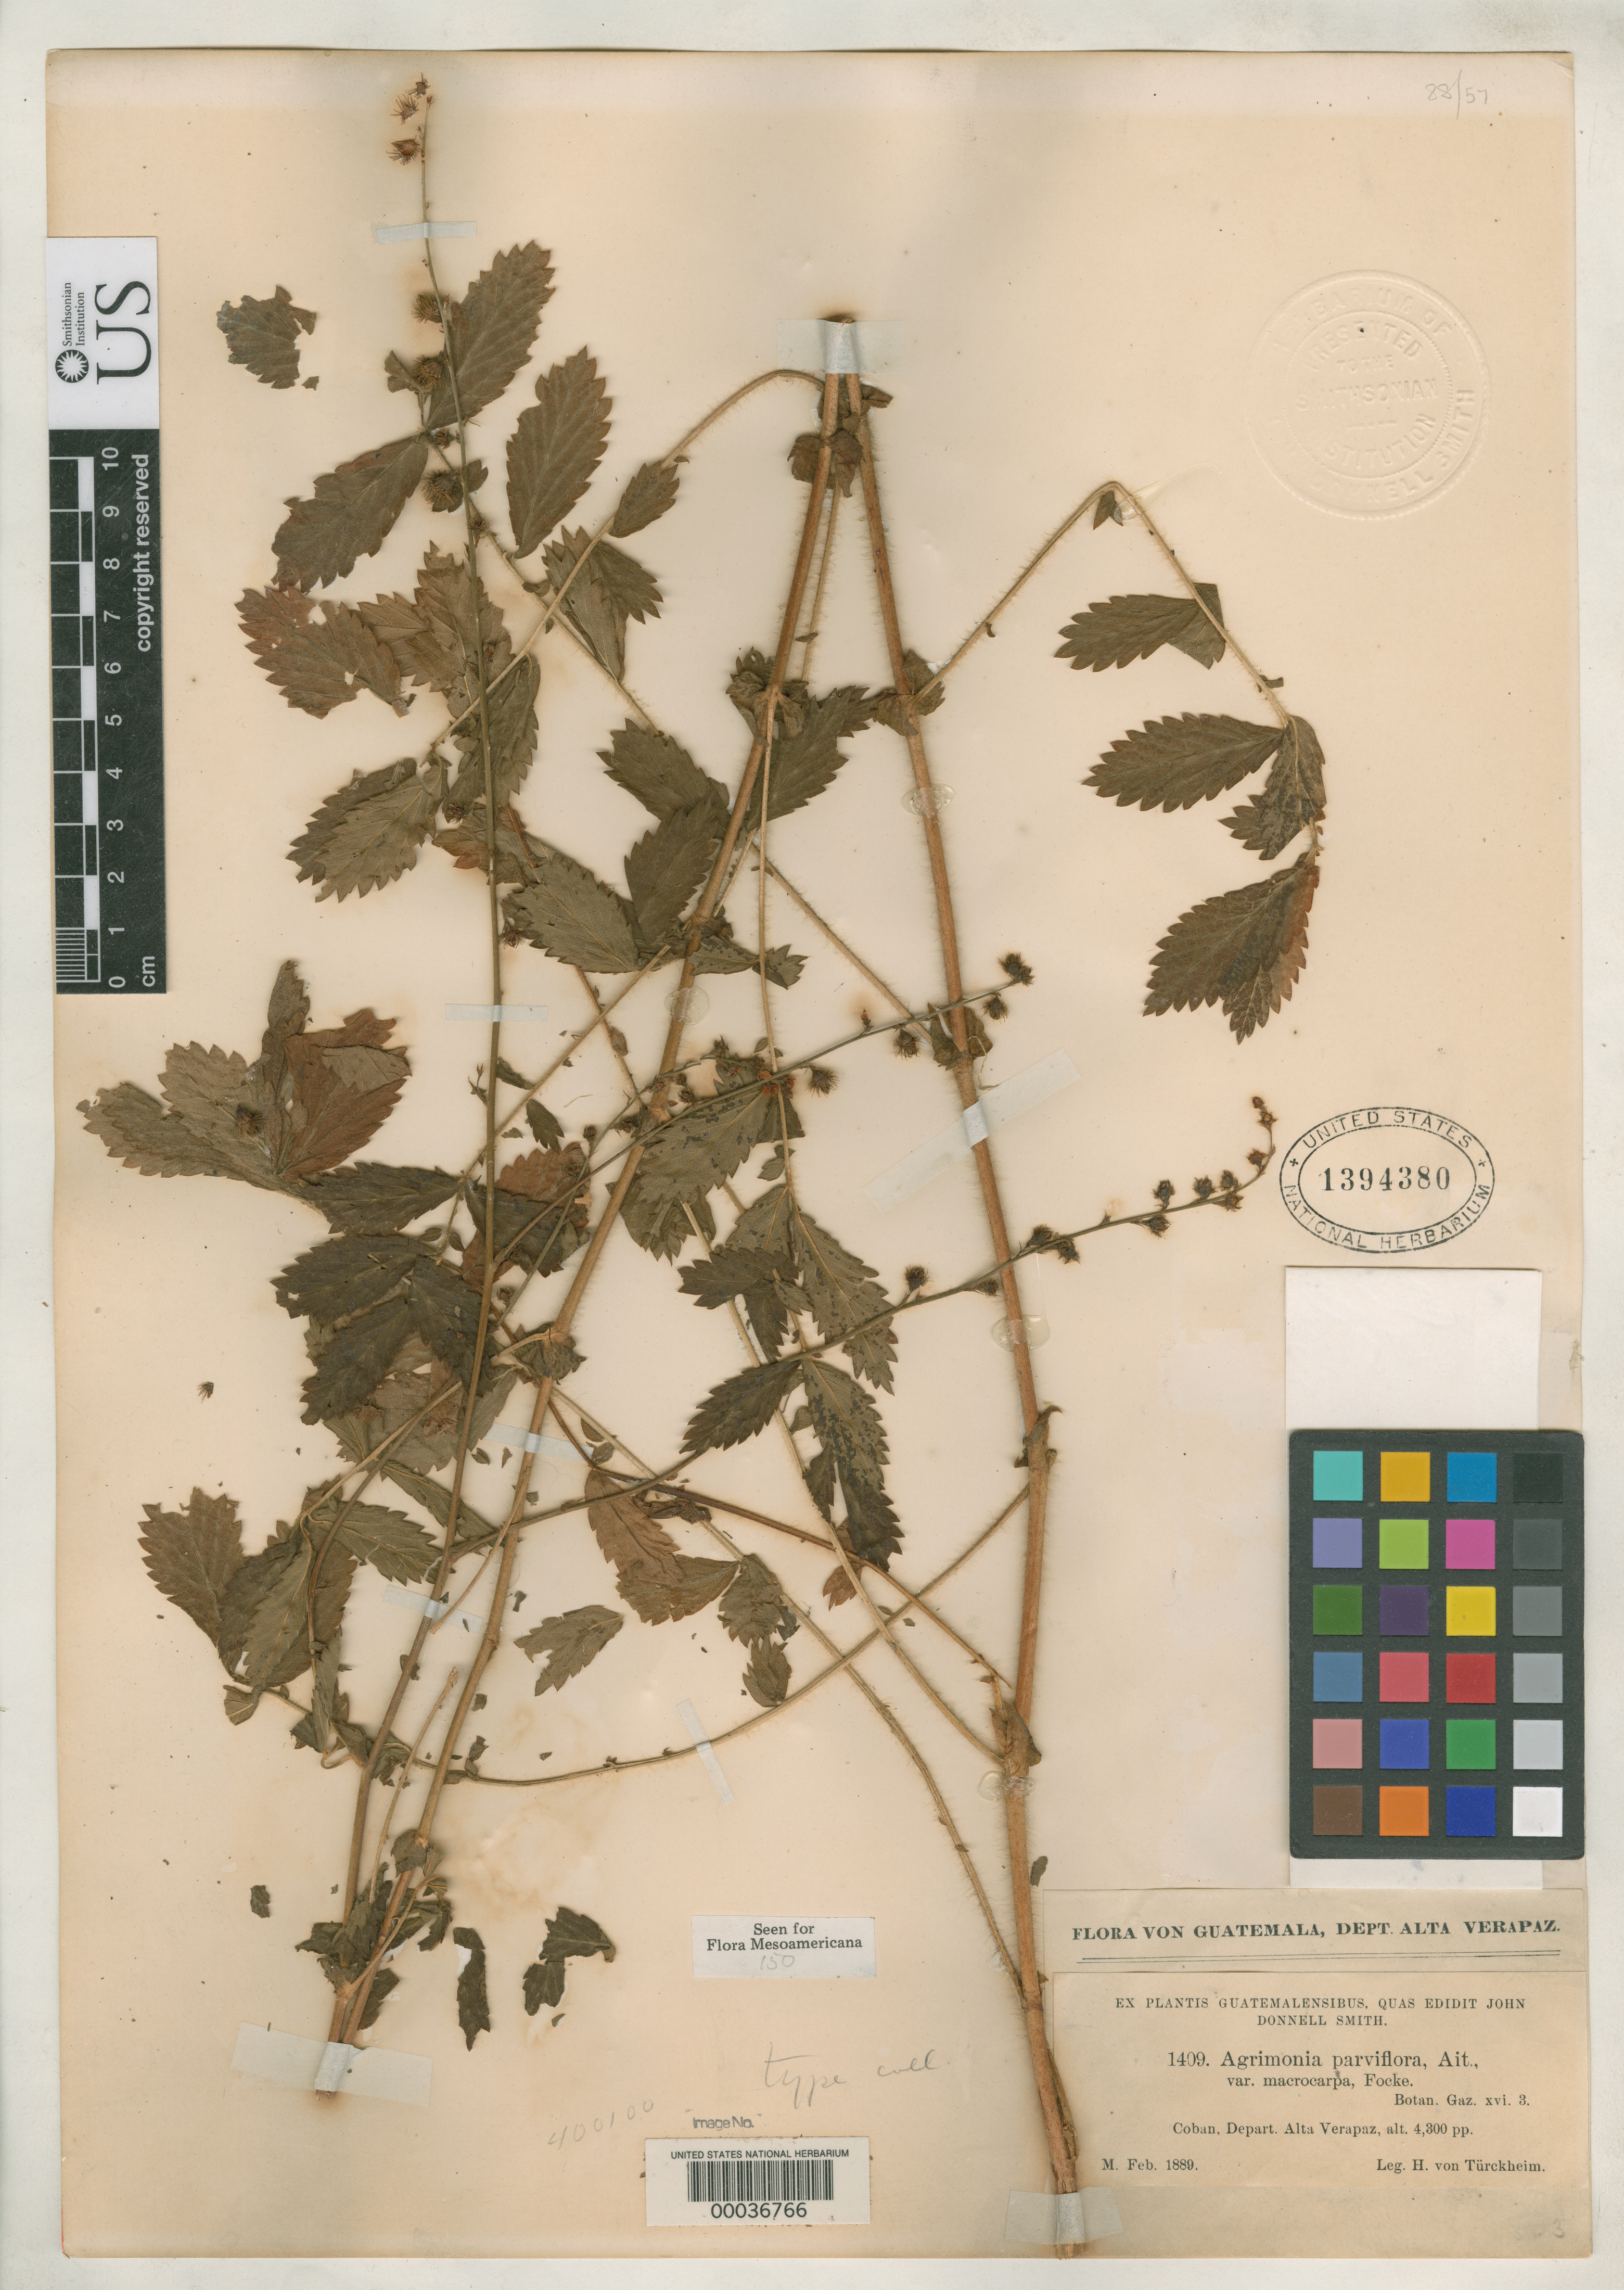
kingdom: Plantae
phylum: Tracheophyta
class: Magnoliopsida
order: Rosales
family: Rosaceae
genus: Agrimonia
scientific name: Agrimonia parviflora var. macrocarpa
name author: Focke in Donn. Sm.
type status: Type Collection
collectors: H. von Türckheim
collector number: ex Pl. Guat. 1409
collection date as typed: Feb 1889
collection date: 1889-02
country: Guatemala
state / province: Alta Verapaz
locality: Coban.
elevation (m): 1311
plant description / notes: Smith explicitly identifies Focke as having contributed description, based on specimen sent to Focke for determination.; US sheet is almost certainly an isotype, and not holotype.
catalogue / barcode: US 1394380